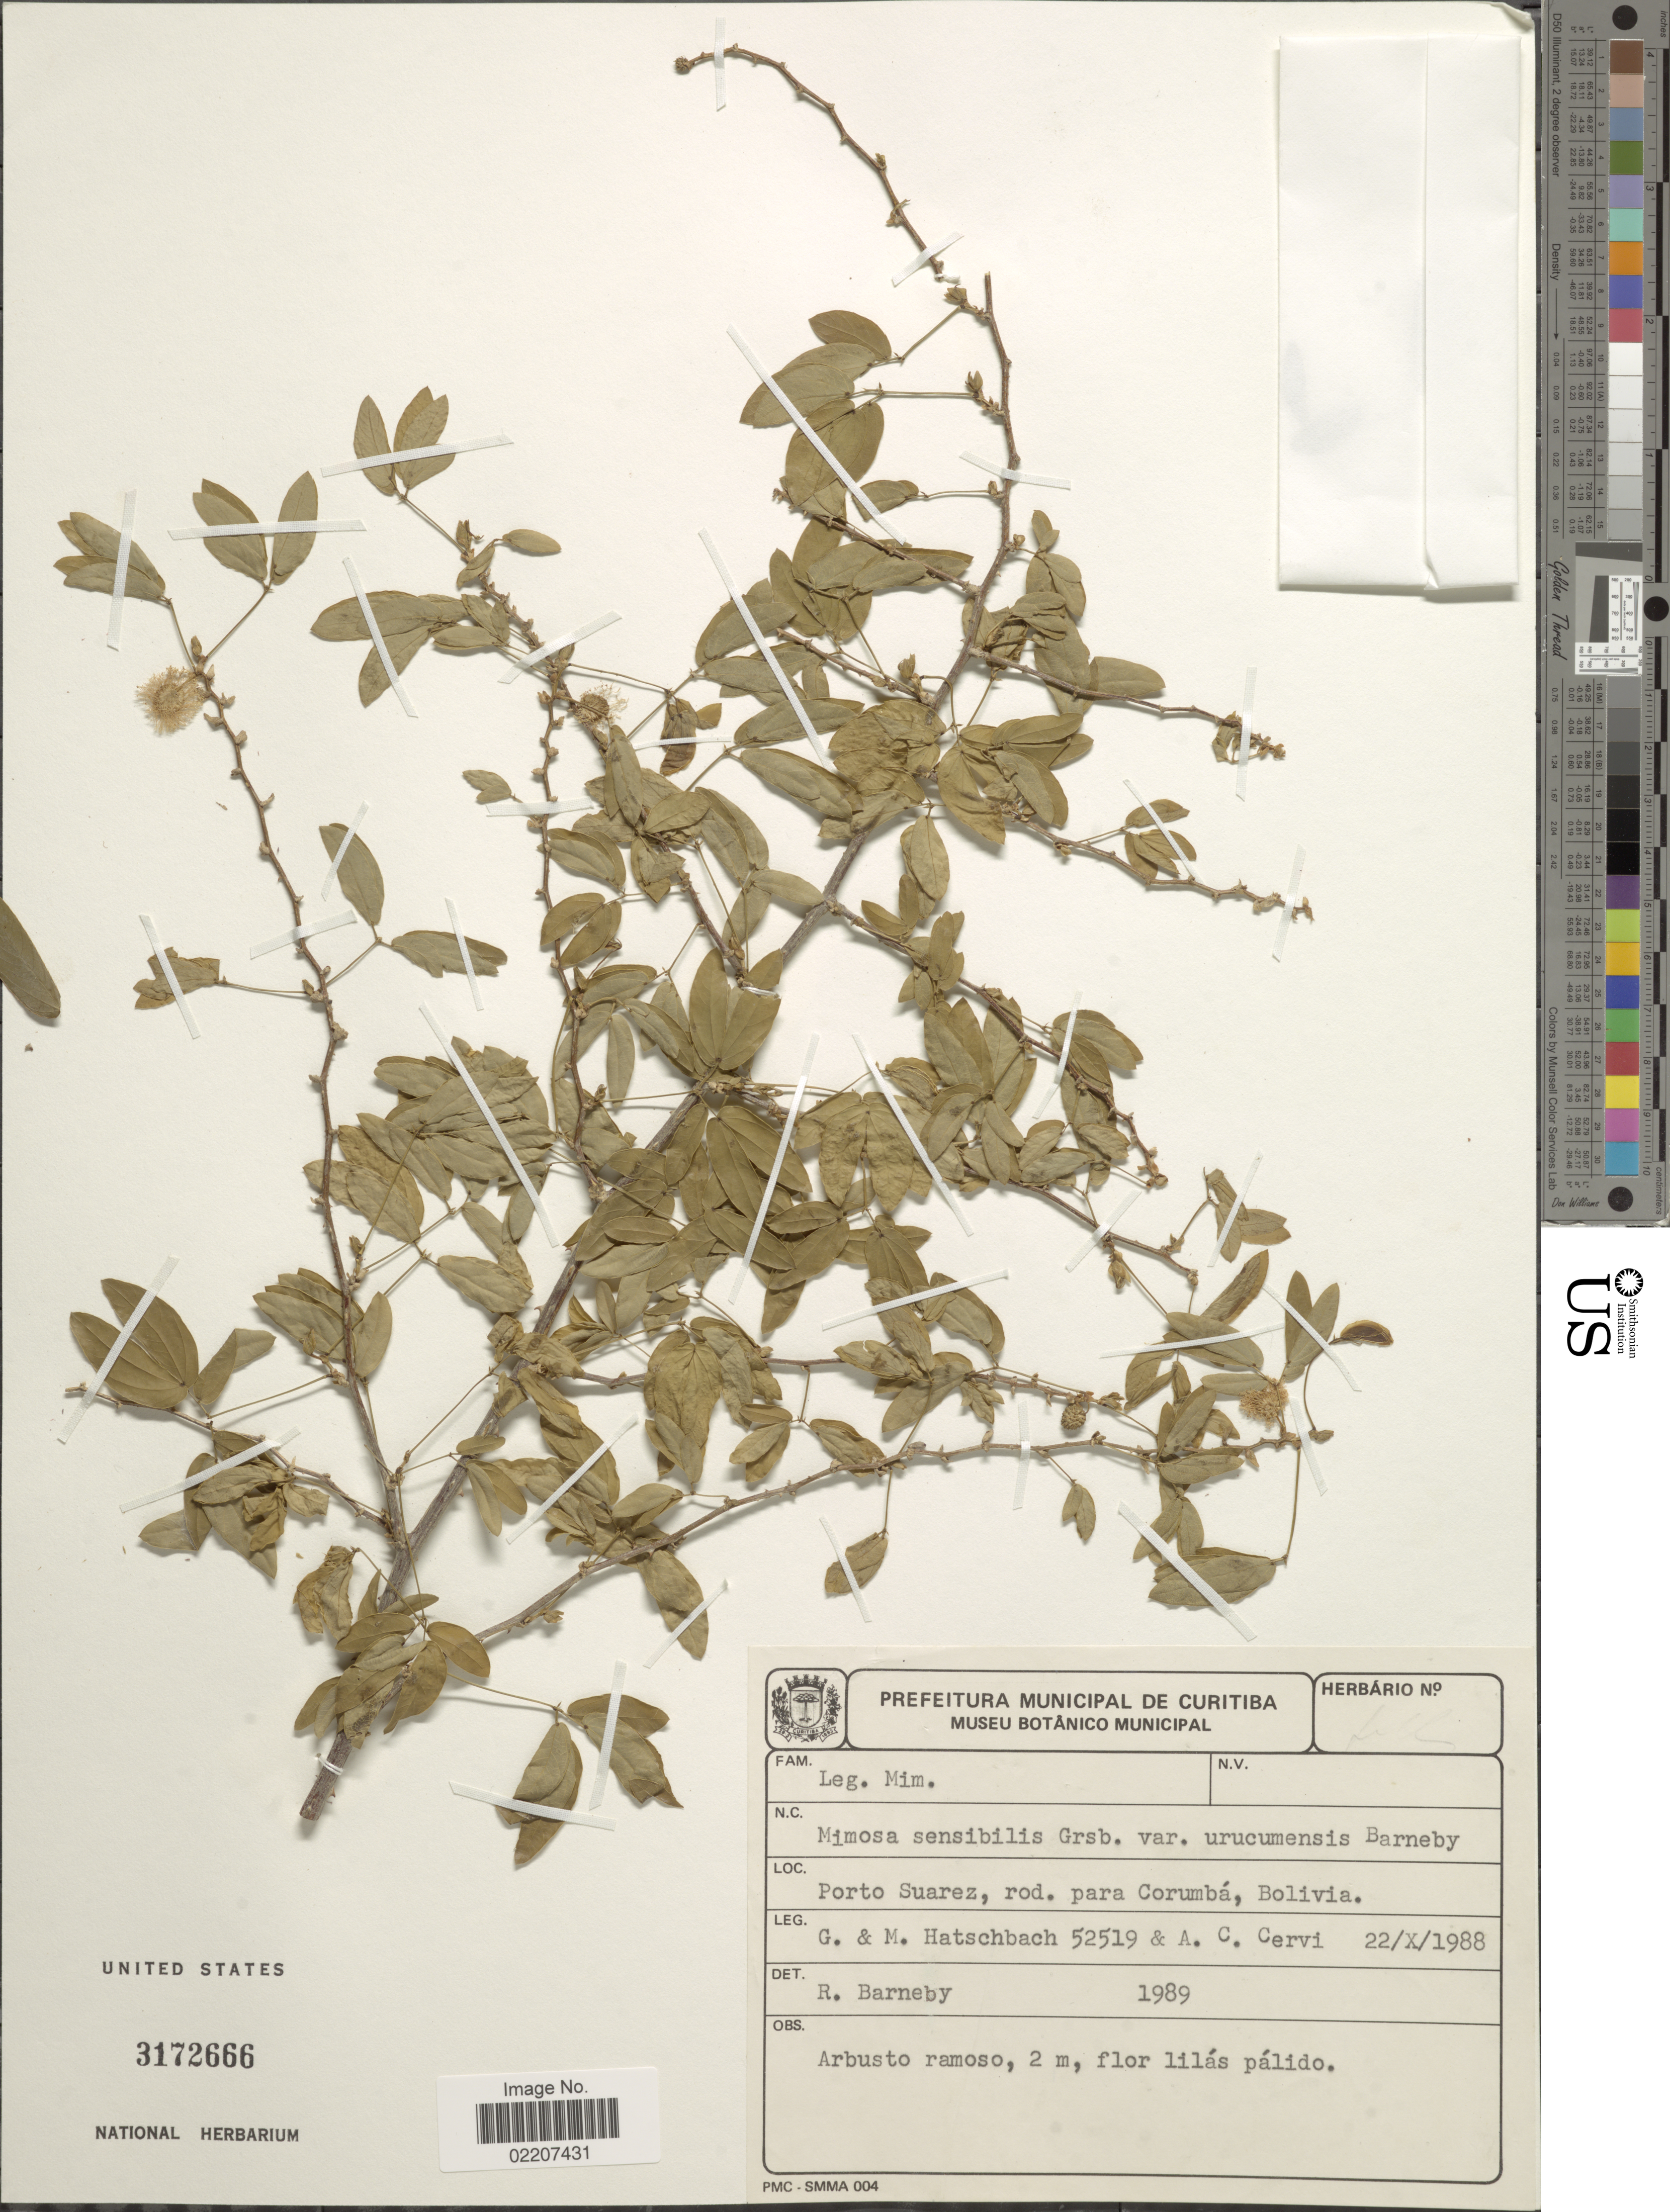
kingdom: Plantae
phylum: Tracheophyta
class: Magnoliopsida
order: Fabales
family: Fabaceae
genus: Mimosa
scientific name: Mimosa sensibilis var. urucumensis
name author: Barneby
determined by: Barneby, Rupert C., (NY)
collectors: G. Hatschbach, M. M. Hatschbach & A. C. Cervi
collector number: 52519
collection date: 1988-10-22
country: Bolivia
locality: Porto Suarez, rod. para Corumba, Bolivia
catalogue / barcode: US 3172666